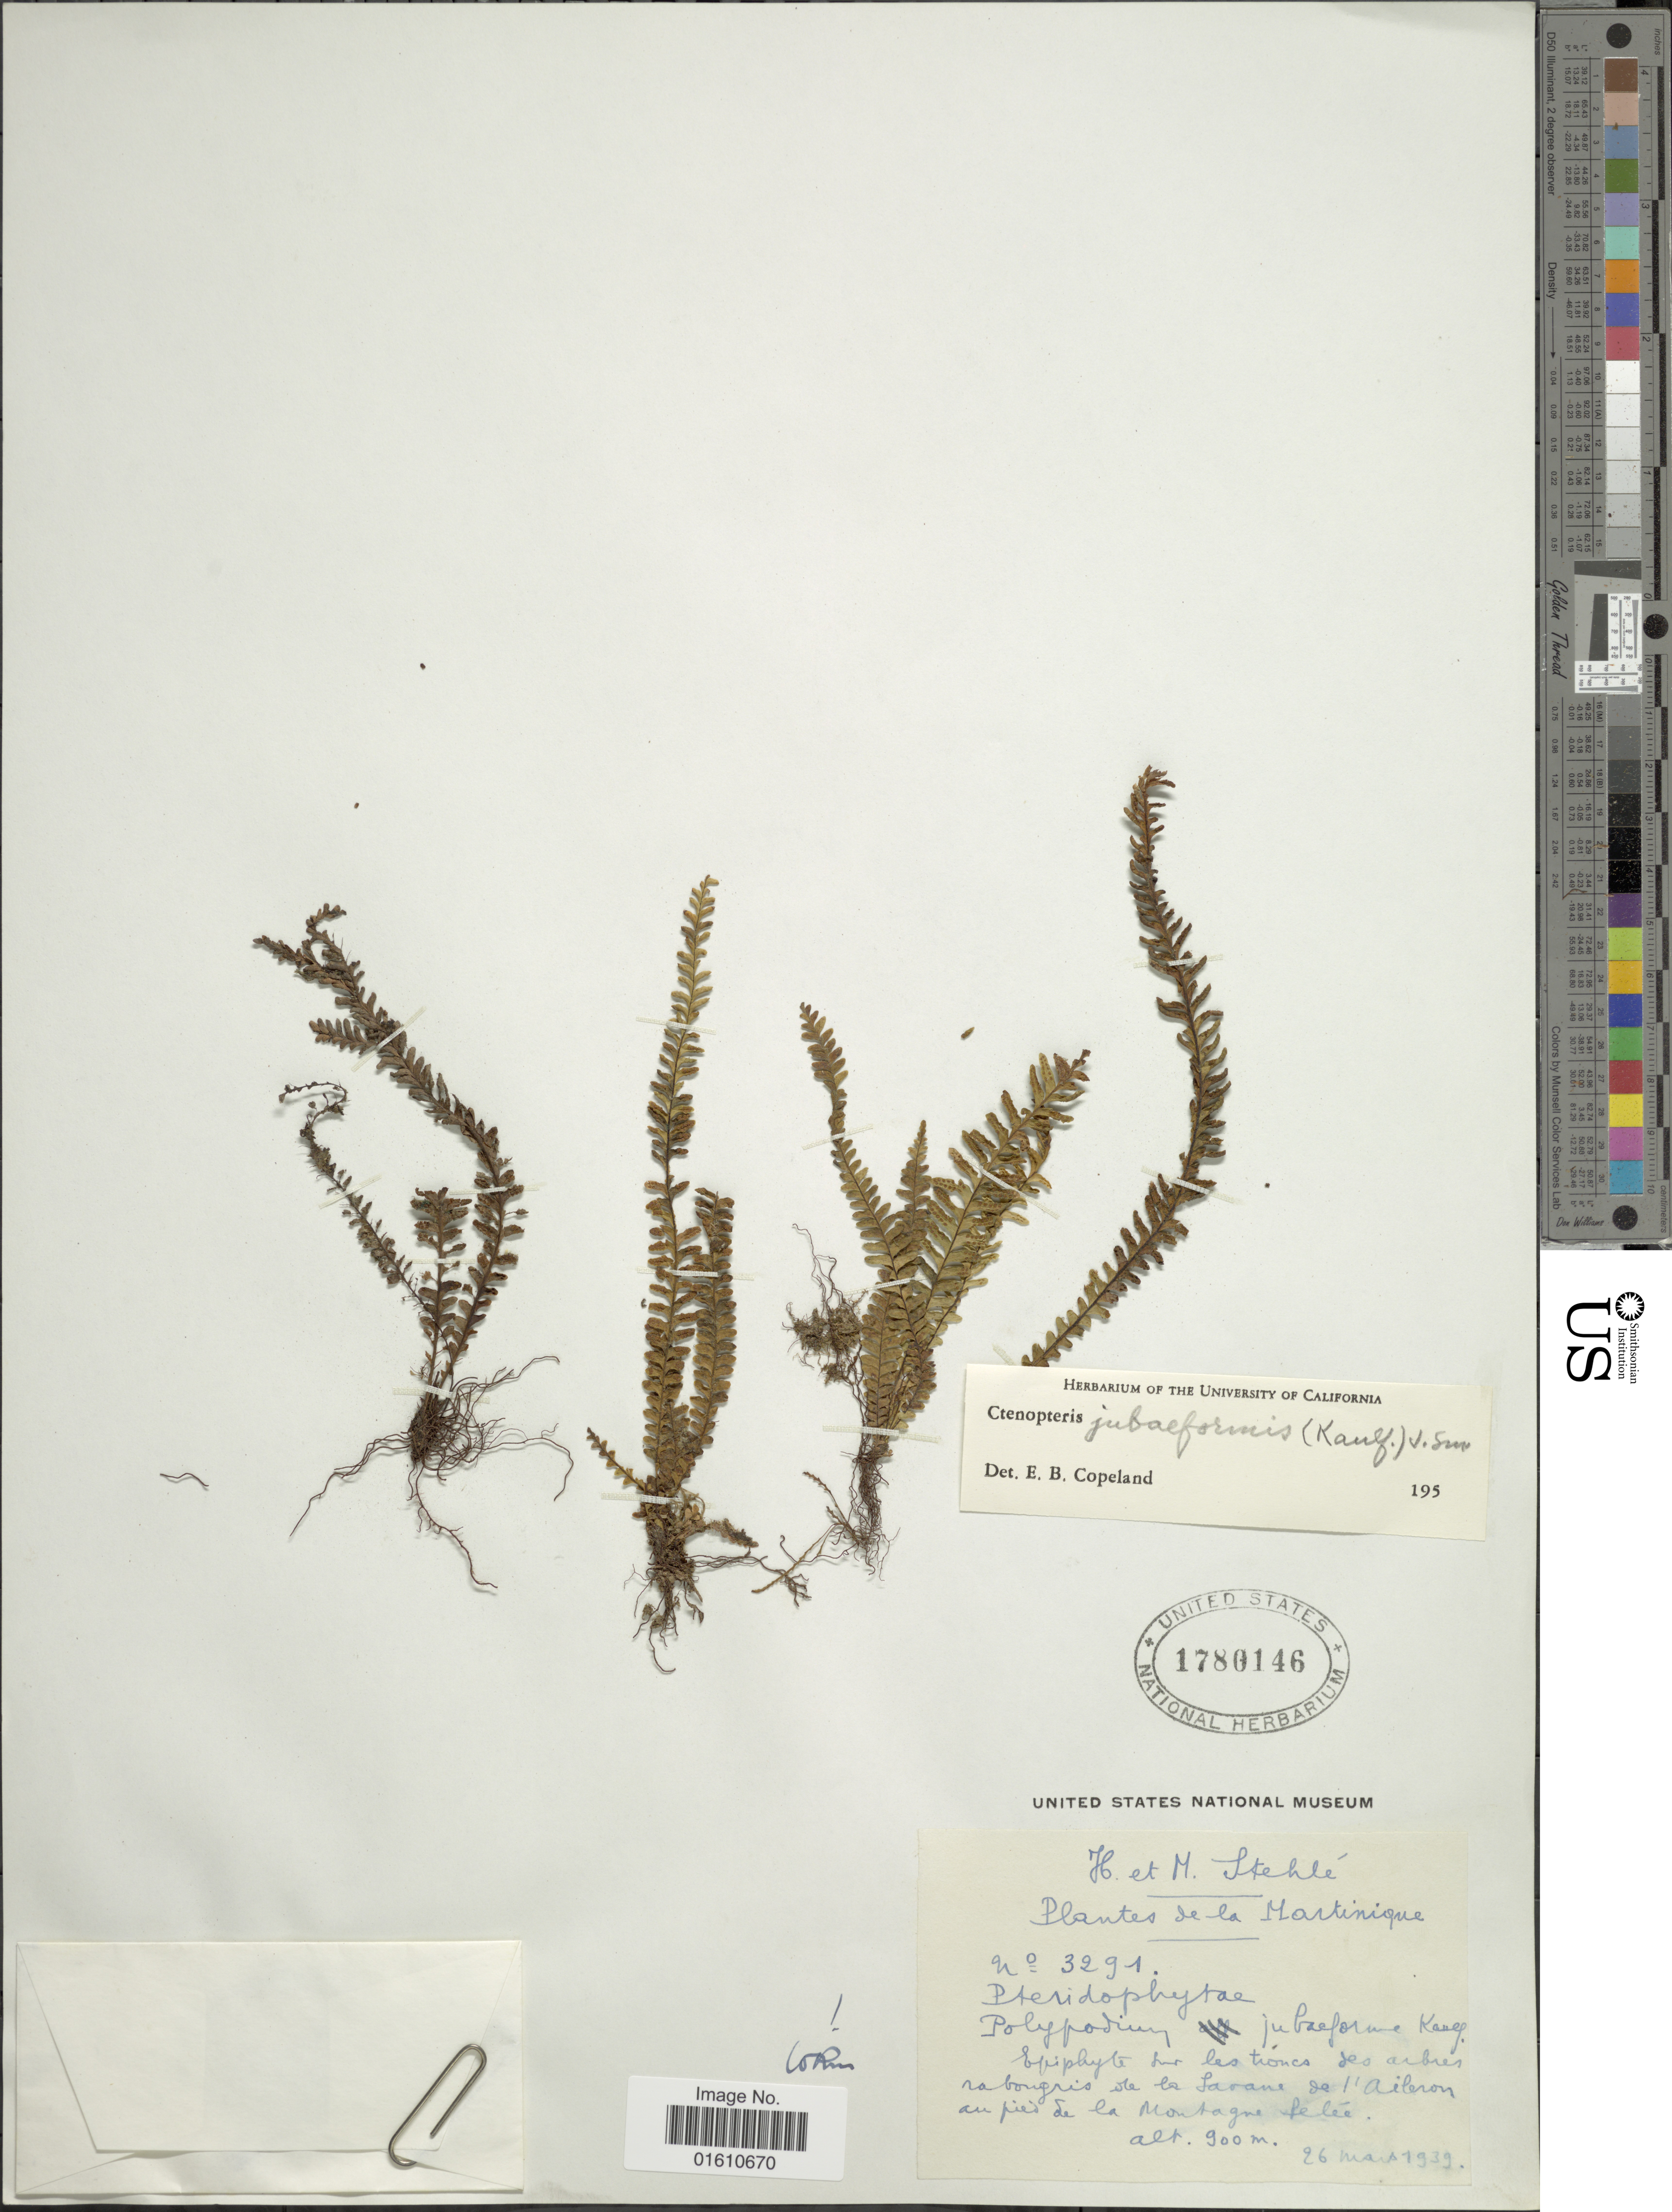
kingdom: Plantae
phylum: Tracheophyta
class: Polypodiopsida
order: Polypodiales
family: Polypodiaceae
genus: Lellingeria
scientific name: Lellingeria suspensa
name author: (L.) A.R. Sm. & R.C. Moran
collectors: H. Stehlé & M. Stehlé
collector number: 3291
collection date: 1939-03-26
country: Martinique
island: Martinique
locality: De La Savane de I'Aileron au pied de la Montagne Pelée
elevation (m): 900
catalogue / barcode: US 1780146